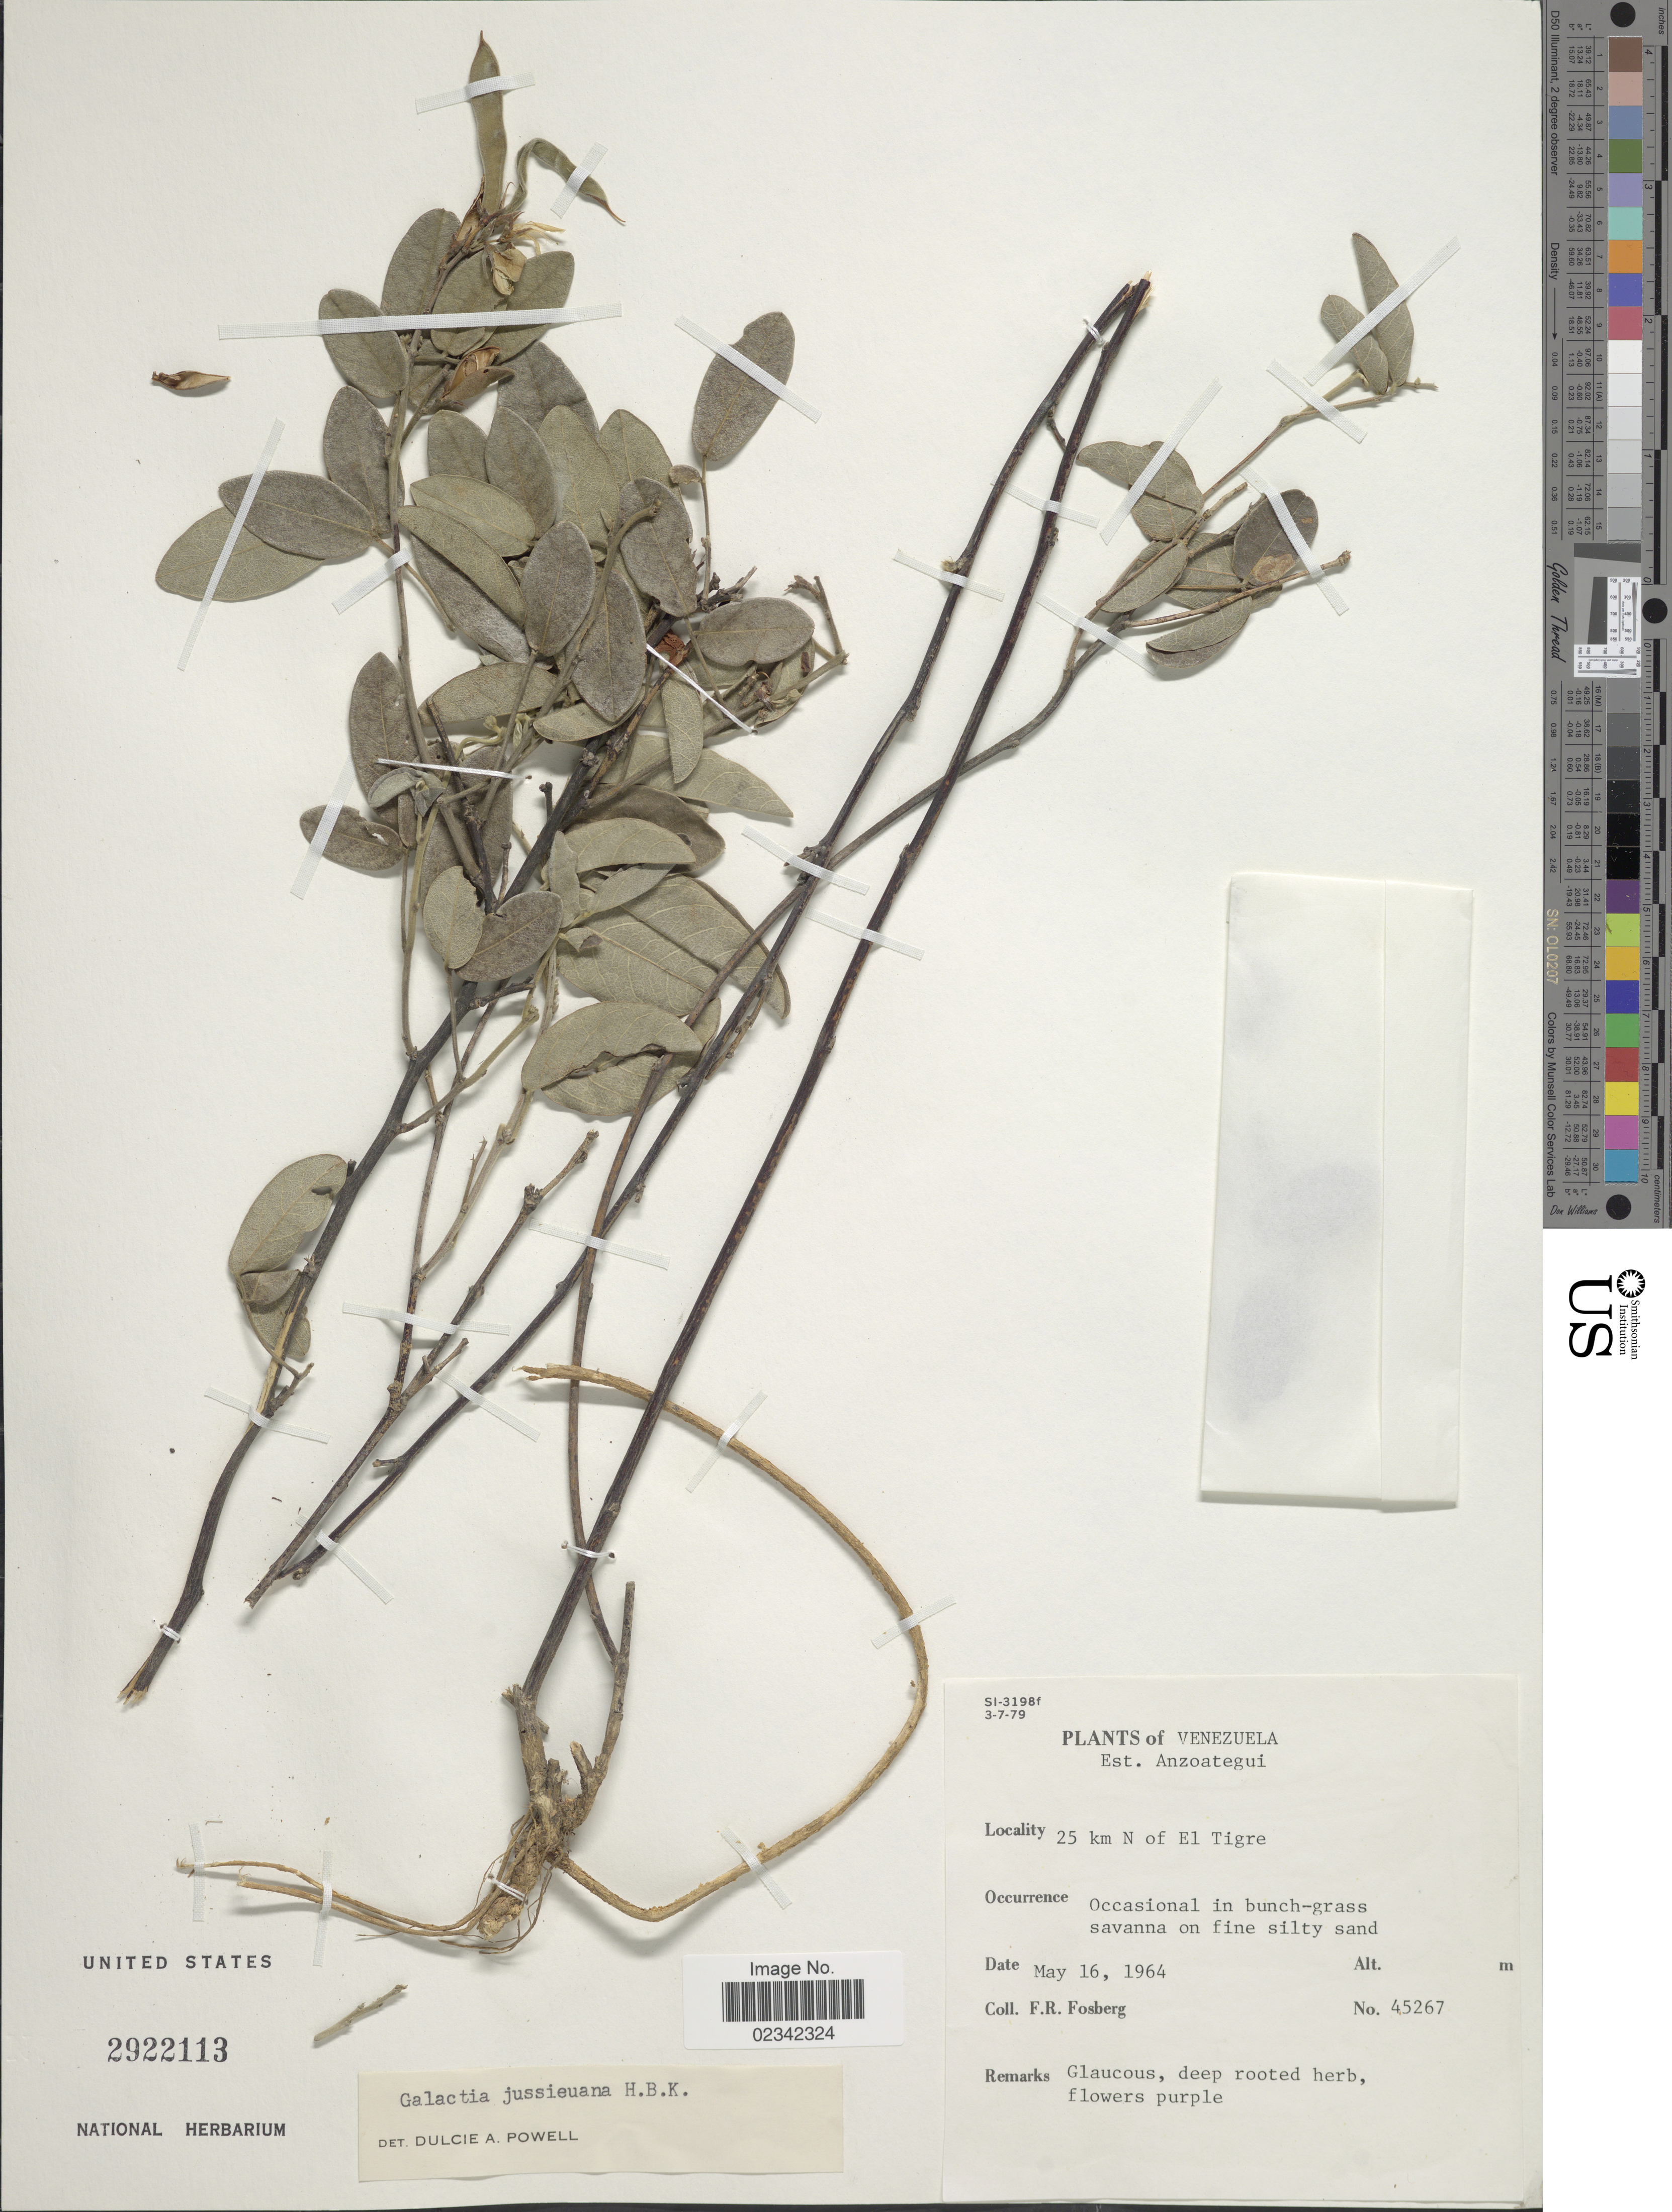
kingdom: Plantae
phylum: Tracheophyta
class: Magnoliopsida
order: Fabales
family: Fabaceae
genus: Galactia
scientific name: Galactia jussiaeana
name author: Kunth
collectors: F. R. Fosberg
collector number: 45267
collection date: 1964-05-16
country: Venezuela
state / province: Anzoategui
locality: Occasional in bunch-grass savanna on fine silty sand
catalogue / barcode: US 2922113